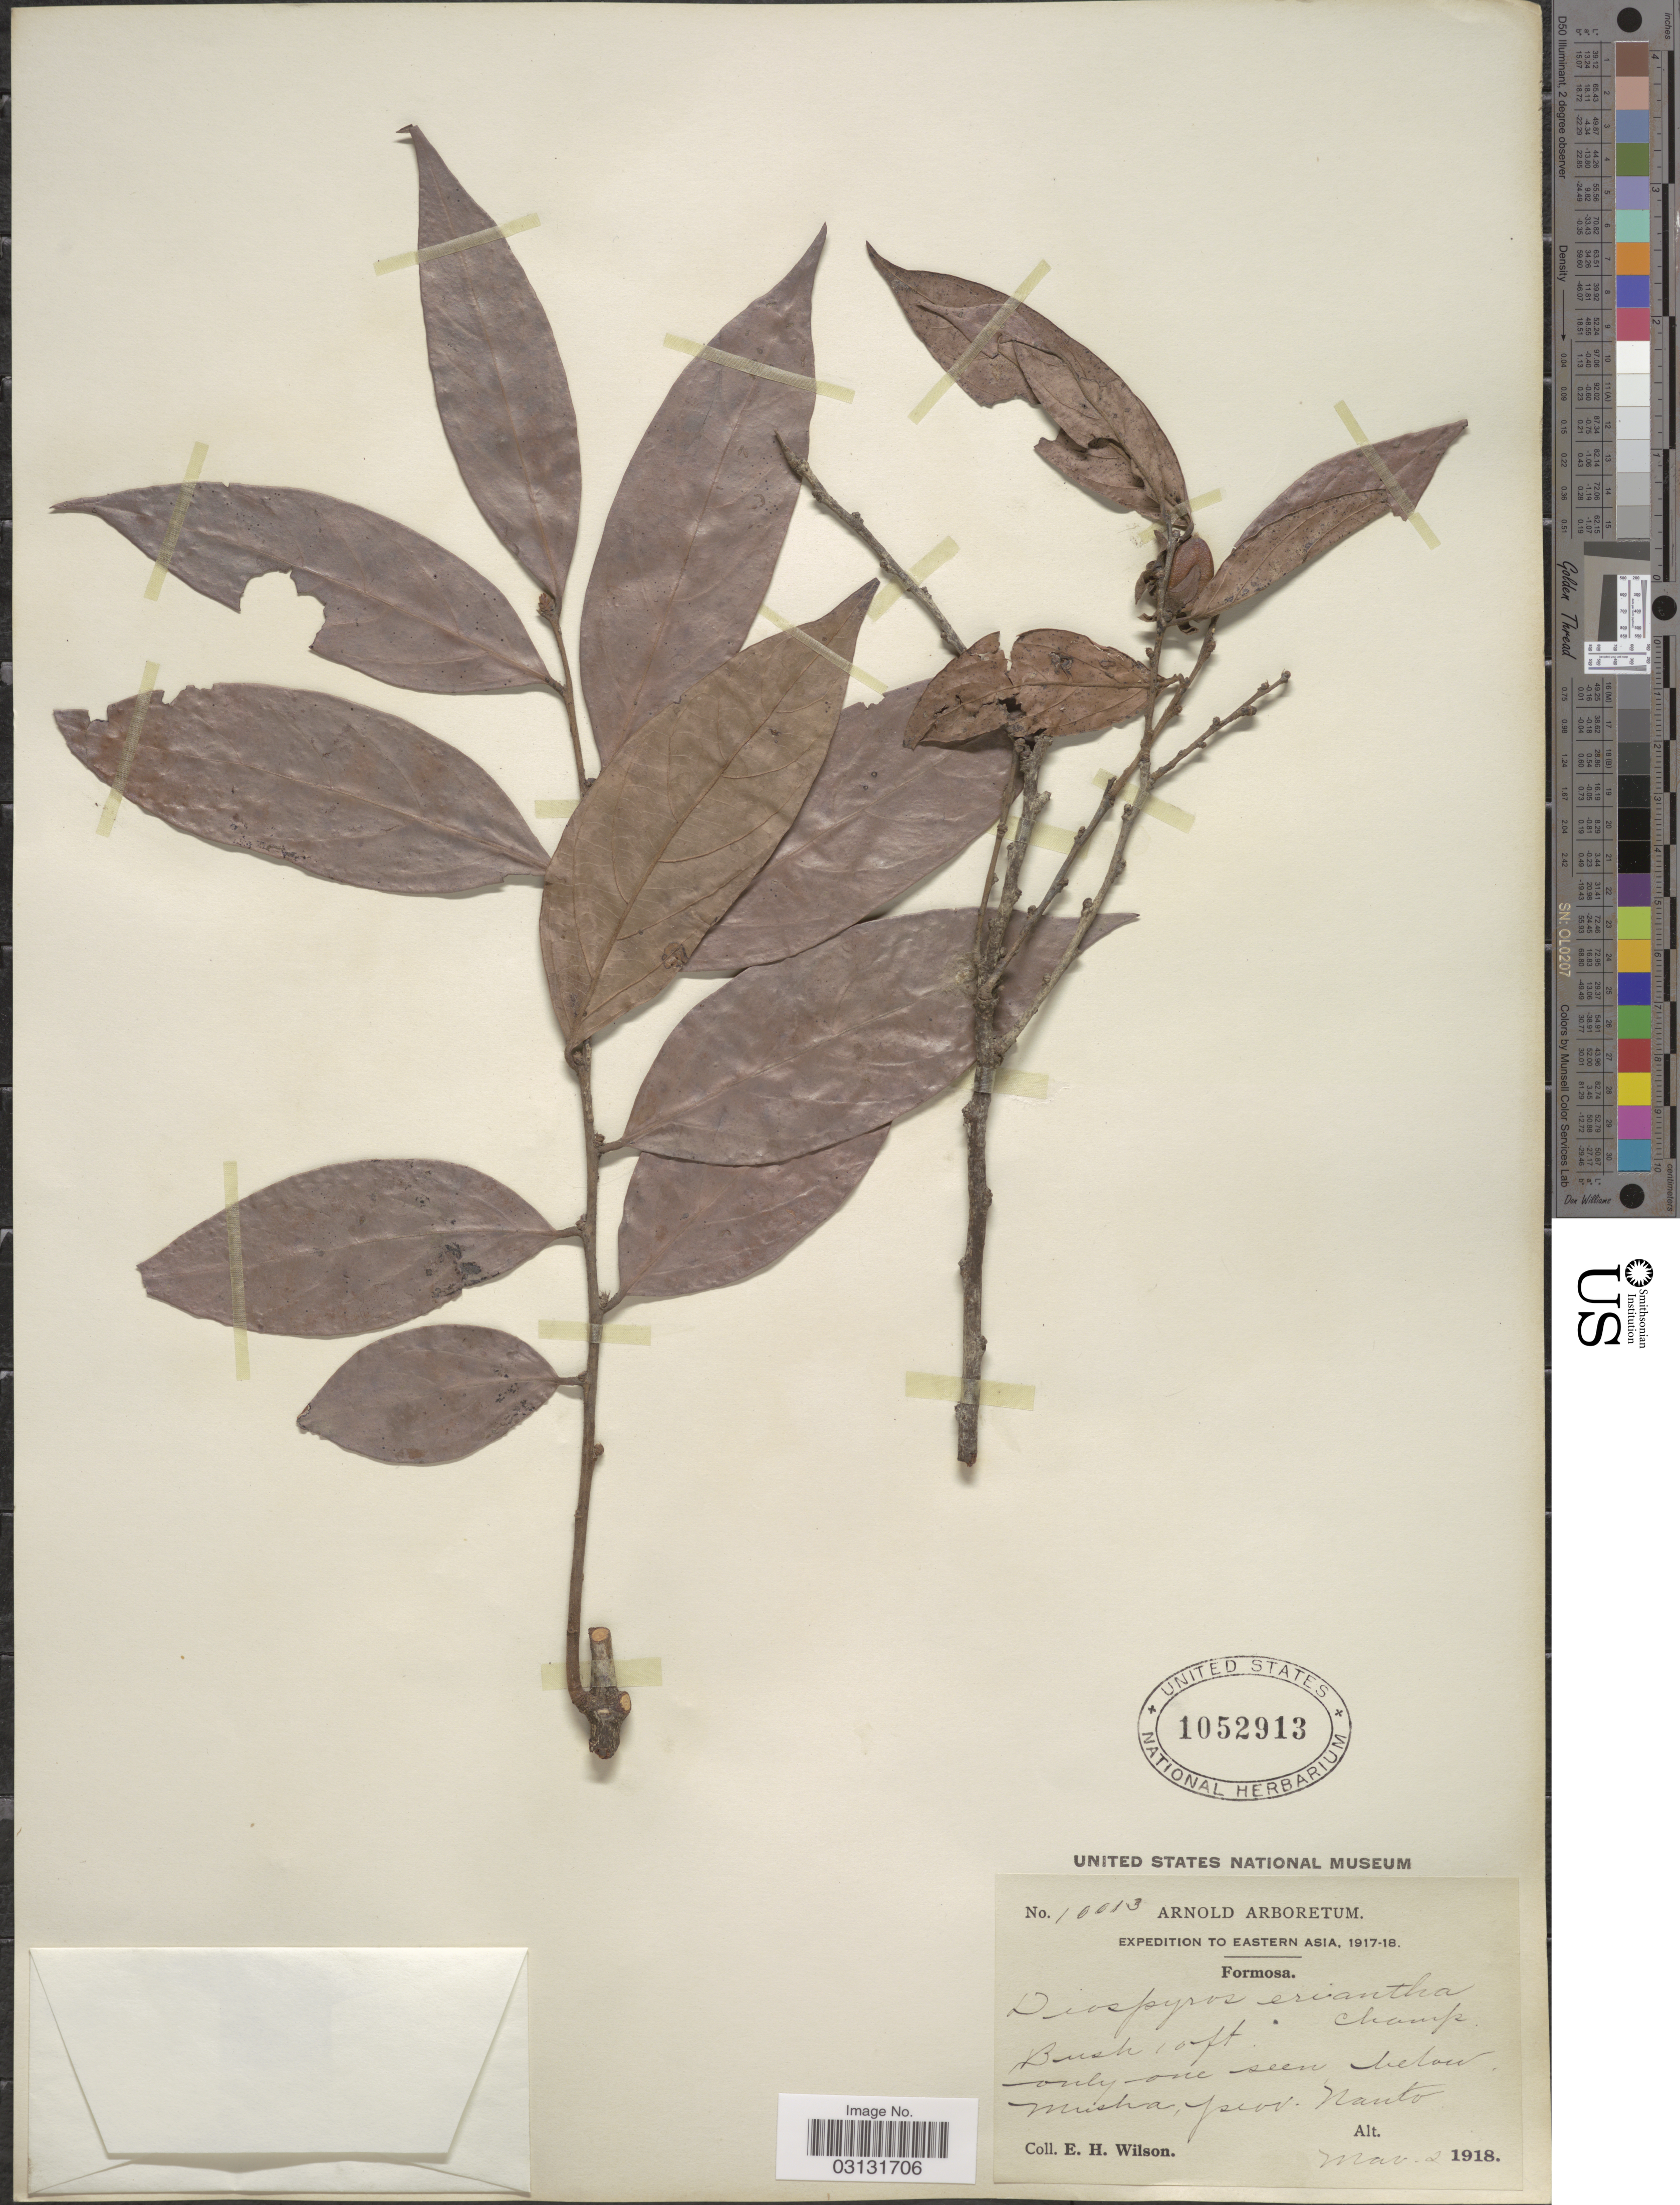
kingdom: Plantae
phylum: Tracheophyta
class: Magnoliopsida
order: Ericales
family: Ebenaceae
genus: Diospyros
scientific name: Diospyros eriantha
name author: Champ. ex Benth.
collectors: E. Wilson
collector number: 10013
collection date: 1918-03-02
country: Taiwan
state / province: Nantou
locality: Eastern Asia. Formosa. Misha, prov. Nanto.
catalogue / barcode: US 1052913